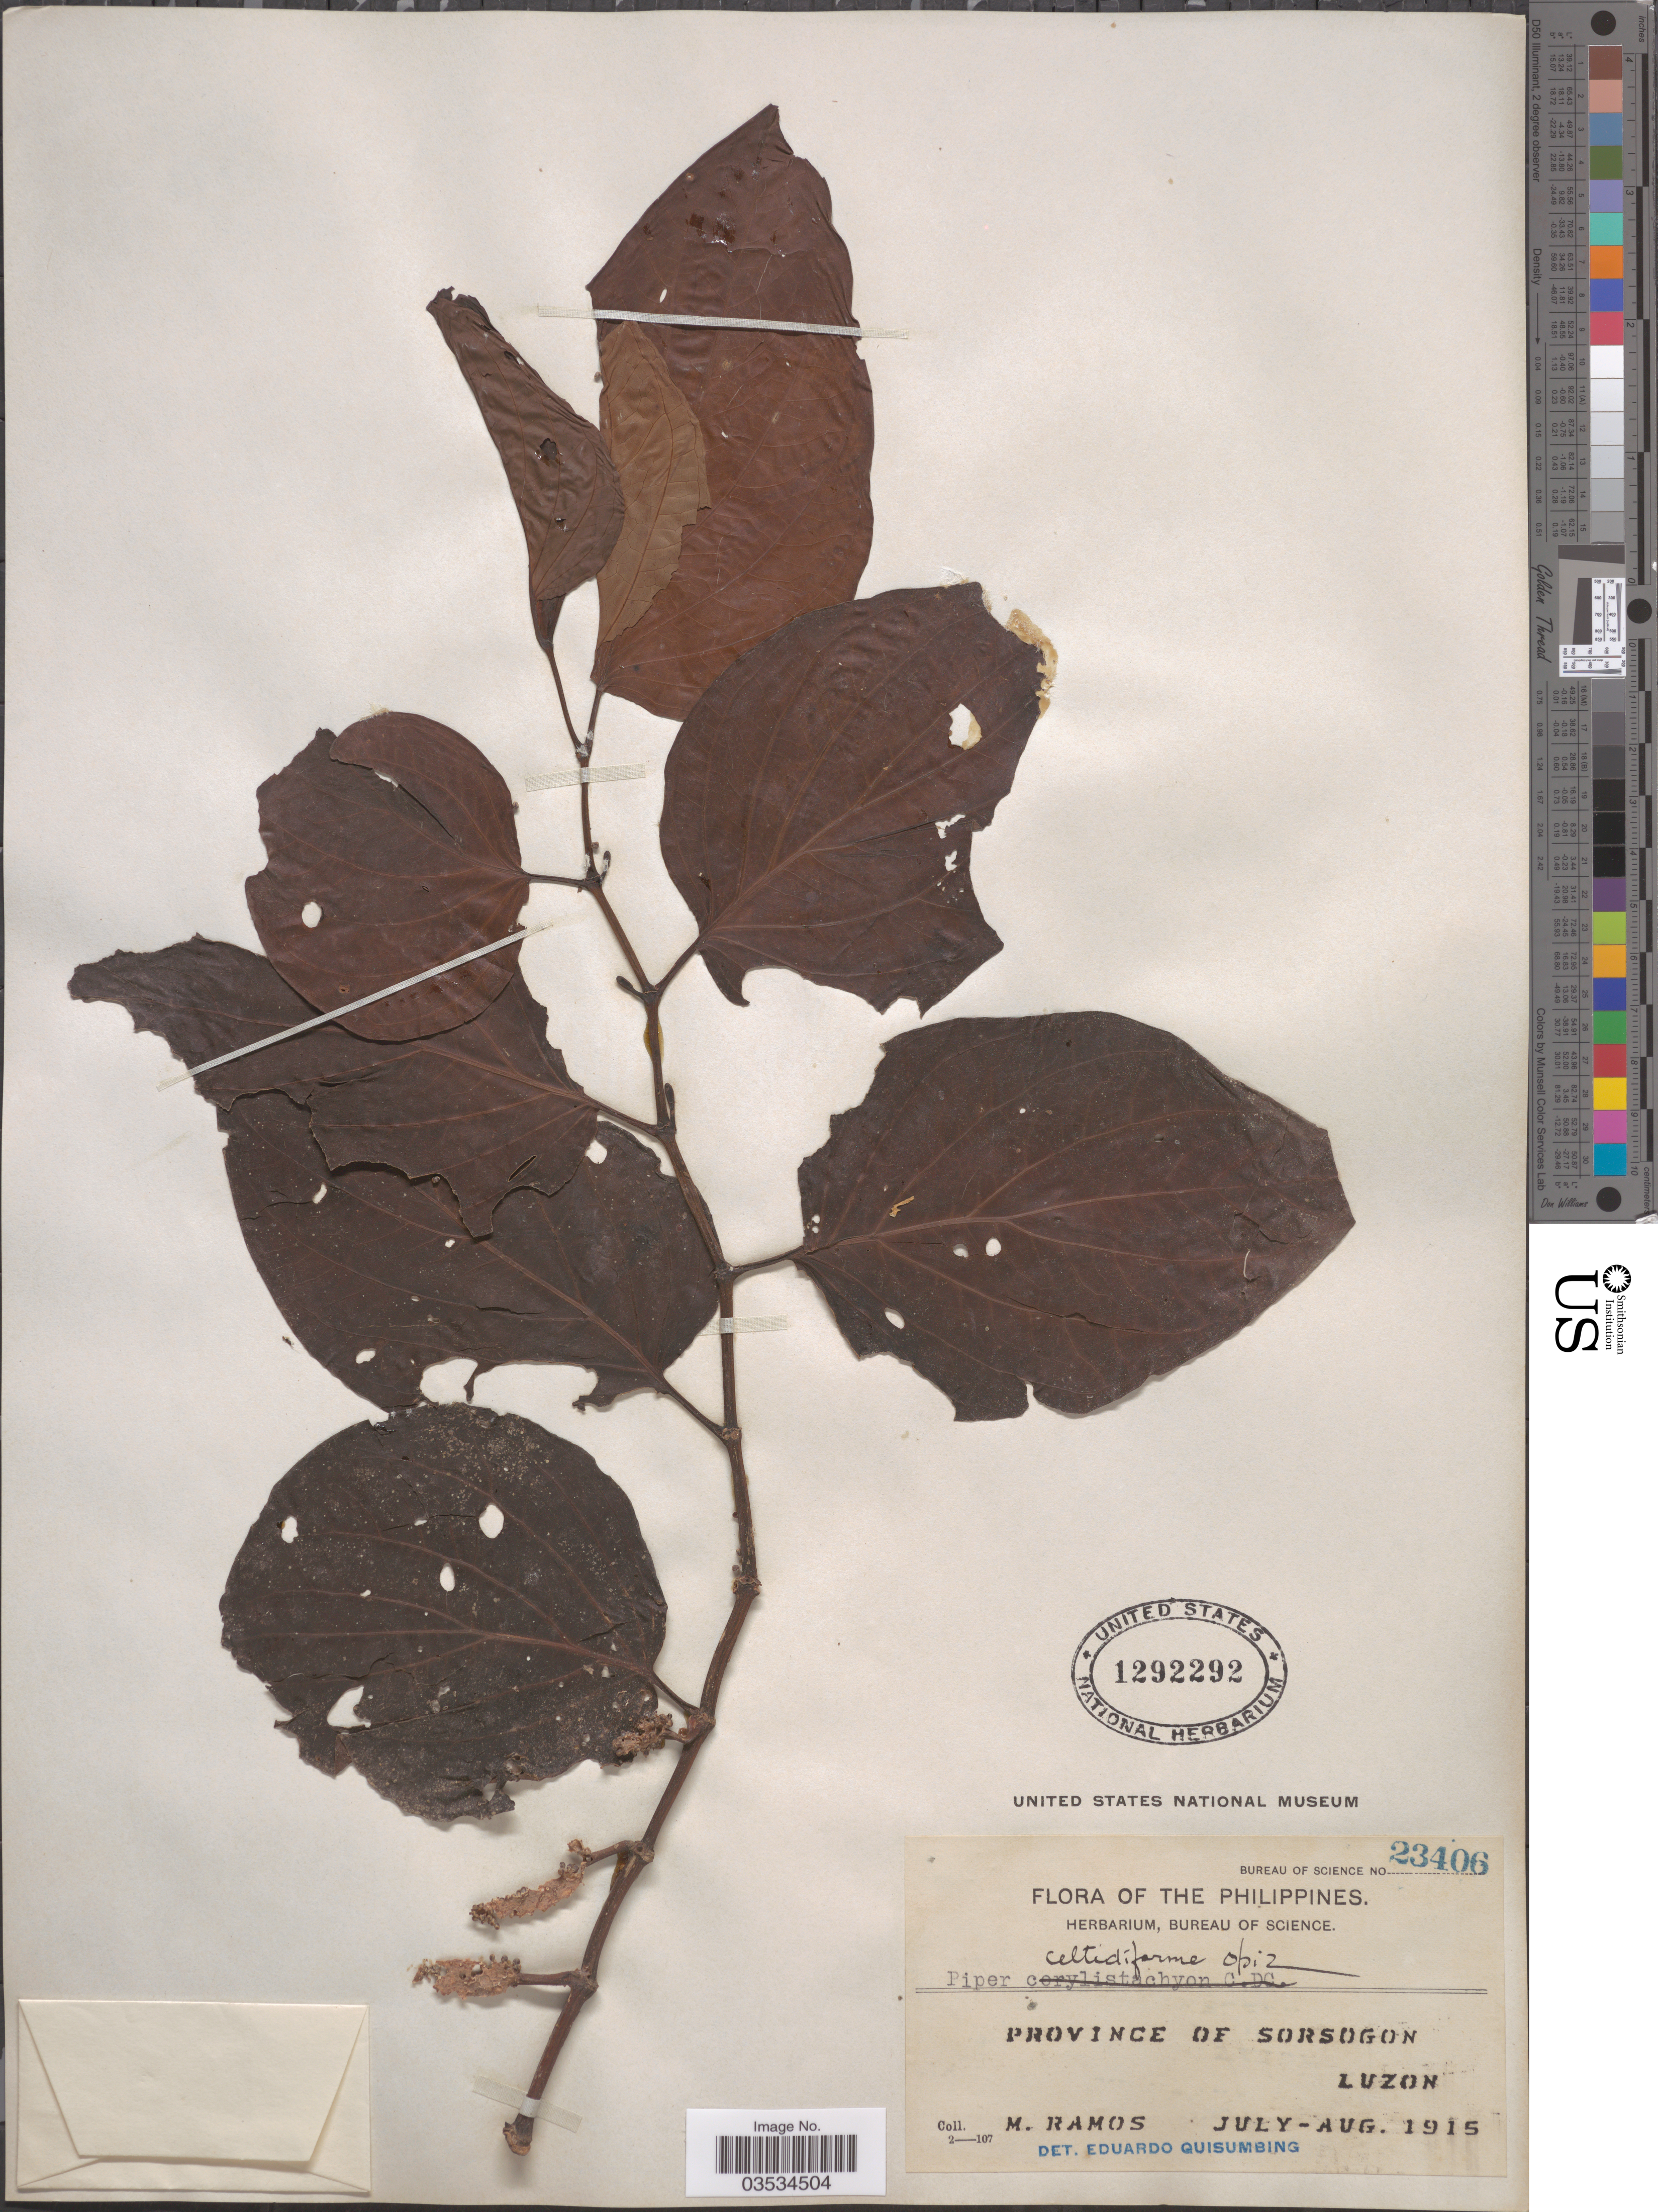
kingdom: Plantae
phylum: Tracheophyta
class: Magnoliopsida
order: Piperales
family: Piperaceae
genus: Piper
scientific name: Piper celtidiforme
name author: Opiz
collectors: M. Ramos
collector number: Bureau of Science 23406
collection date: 1915-07/1915-08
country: Philippines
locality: Province of Sorsogon. Luzon.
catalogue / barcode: US 1292292